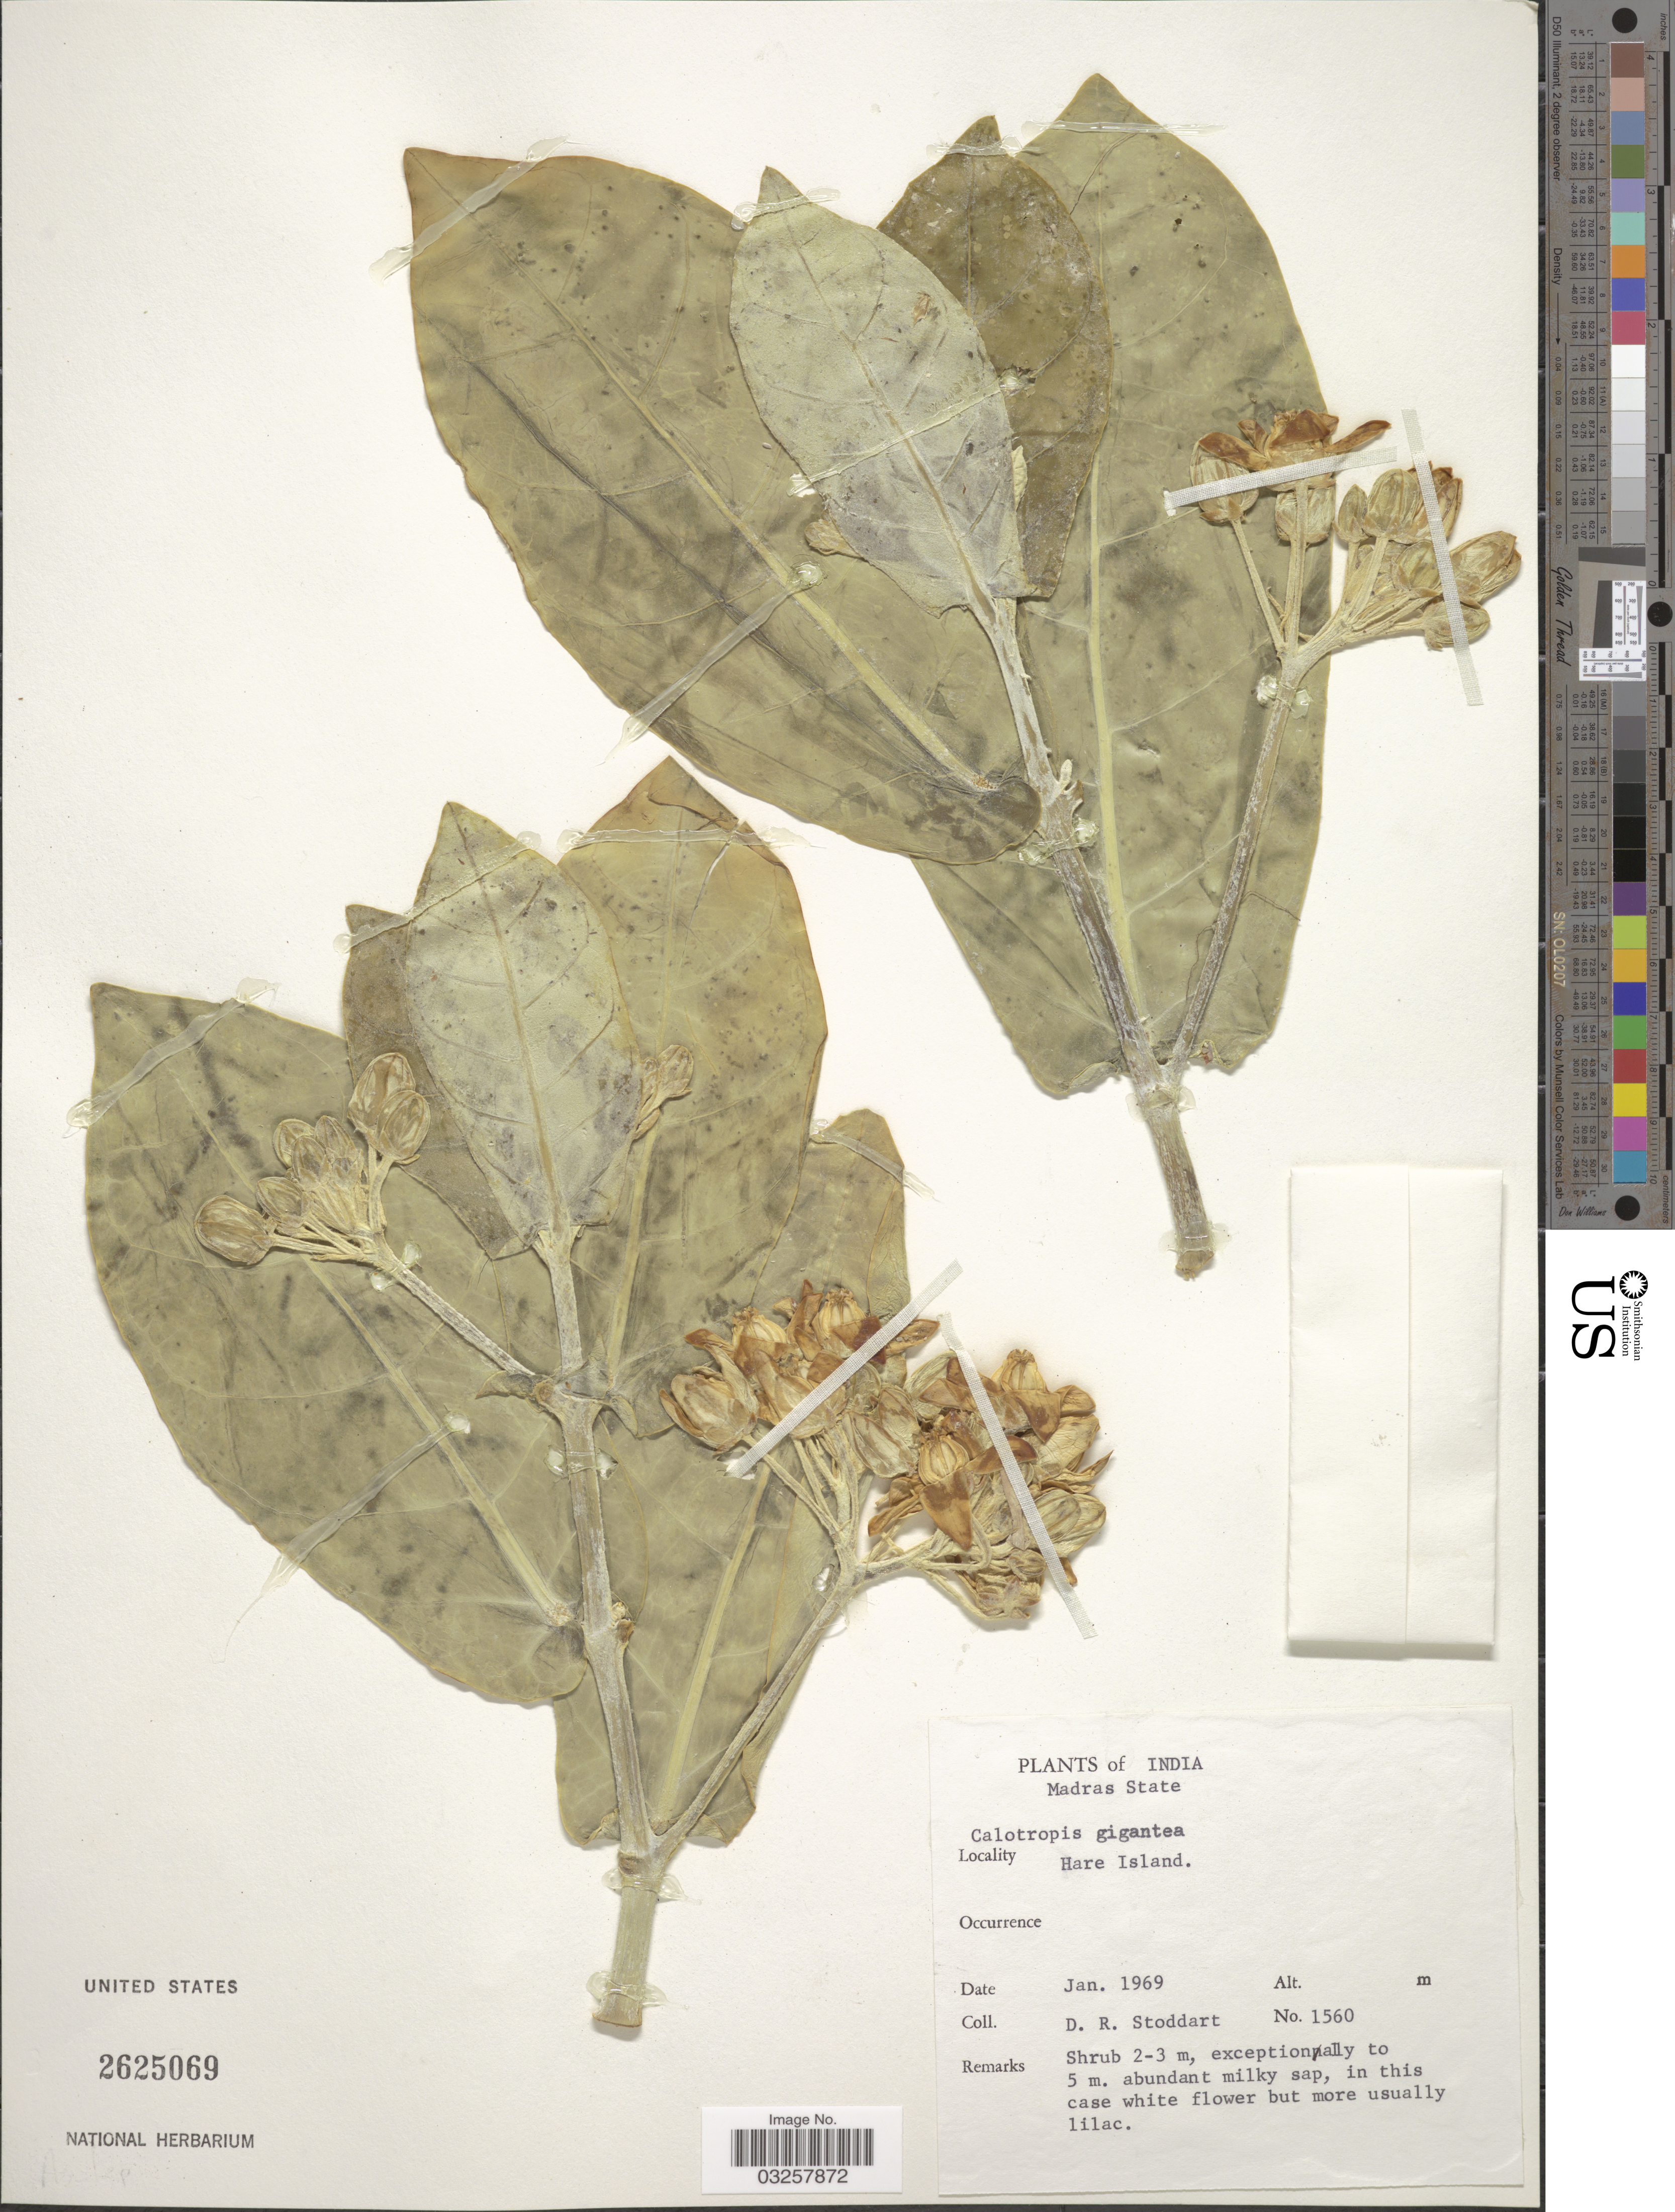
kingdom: Plantae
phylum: Tracheophyta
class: Magnoliopsida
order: Gentianales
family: Apocynaceae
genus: Calotropis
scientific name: Calotropis gigantea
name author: (L.) W.T. Aiton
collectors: D. R. Stoddart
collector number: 1560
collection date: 1969-01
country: India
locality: Madras State. Hare Island.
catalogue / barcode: US 2625069